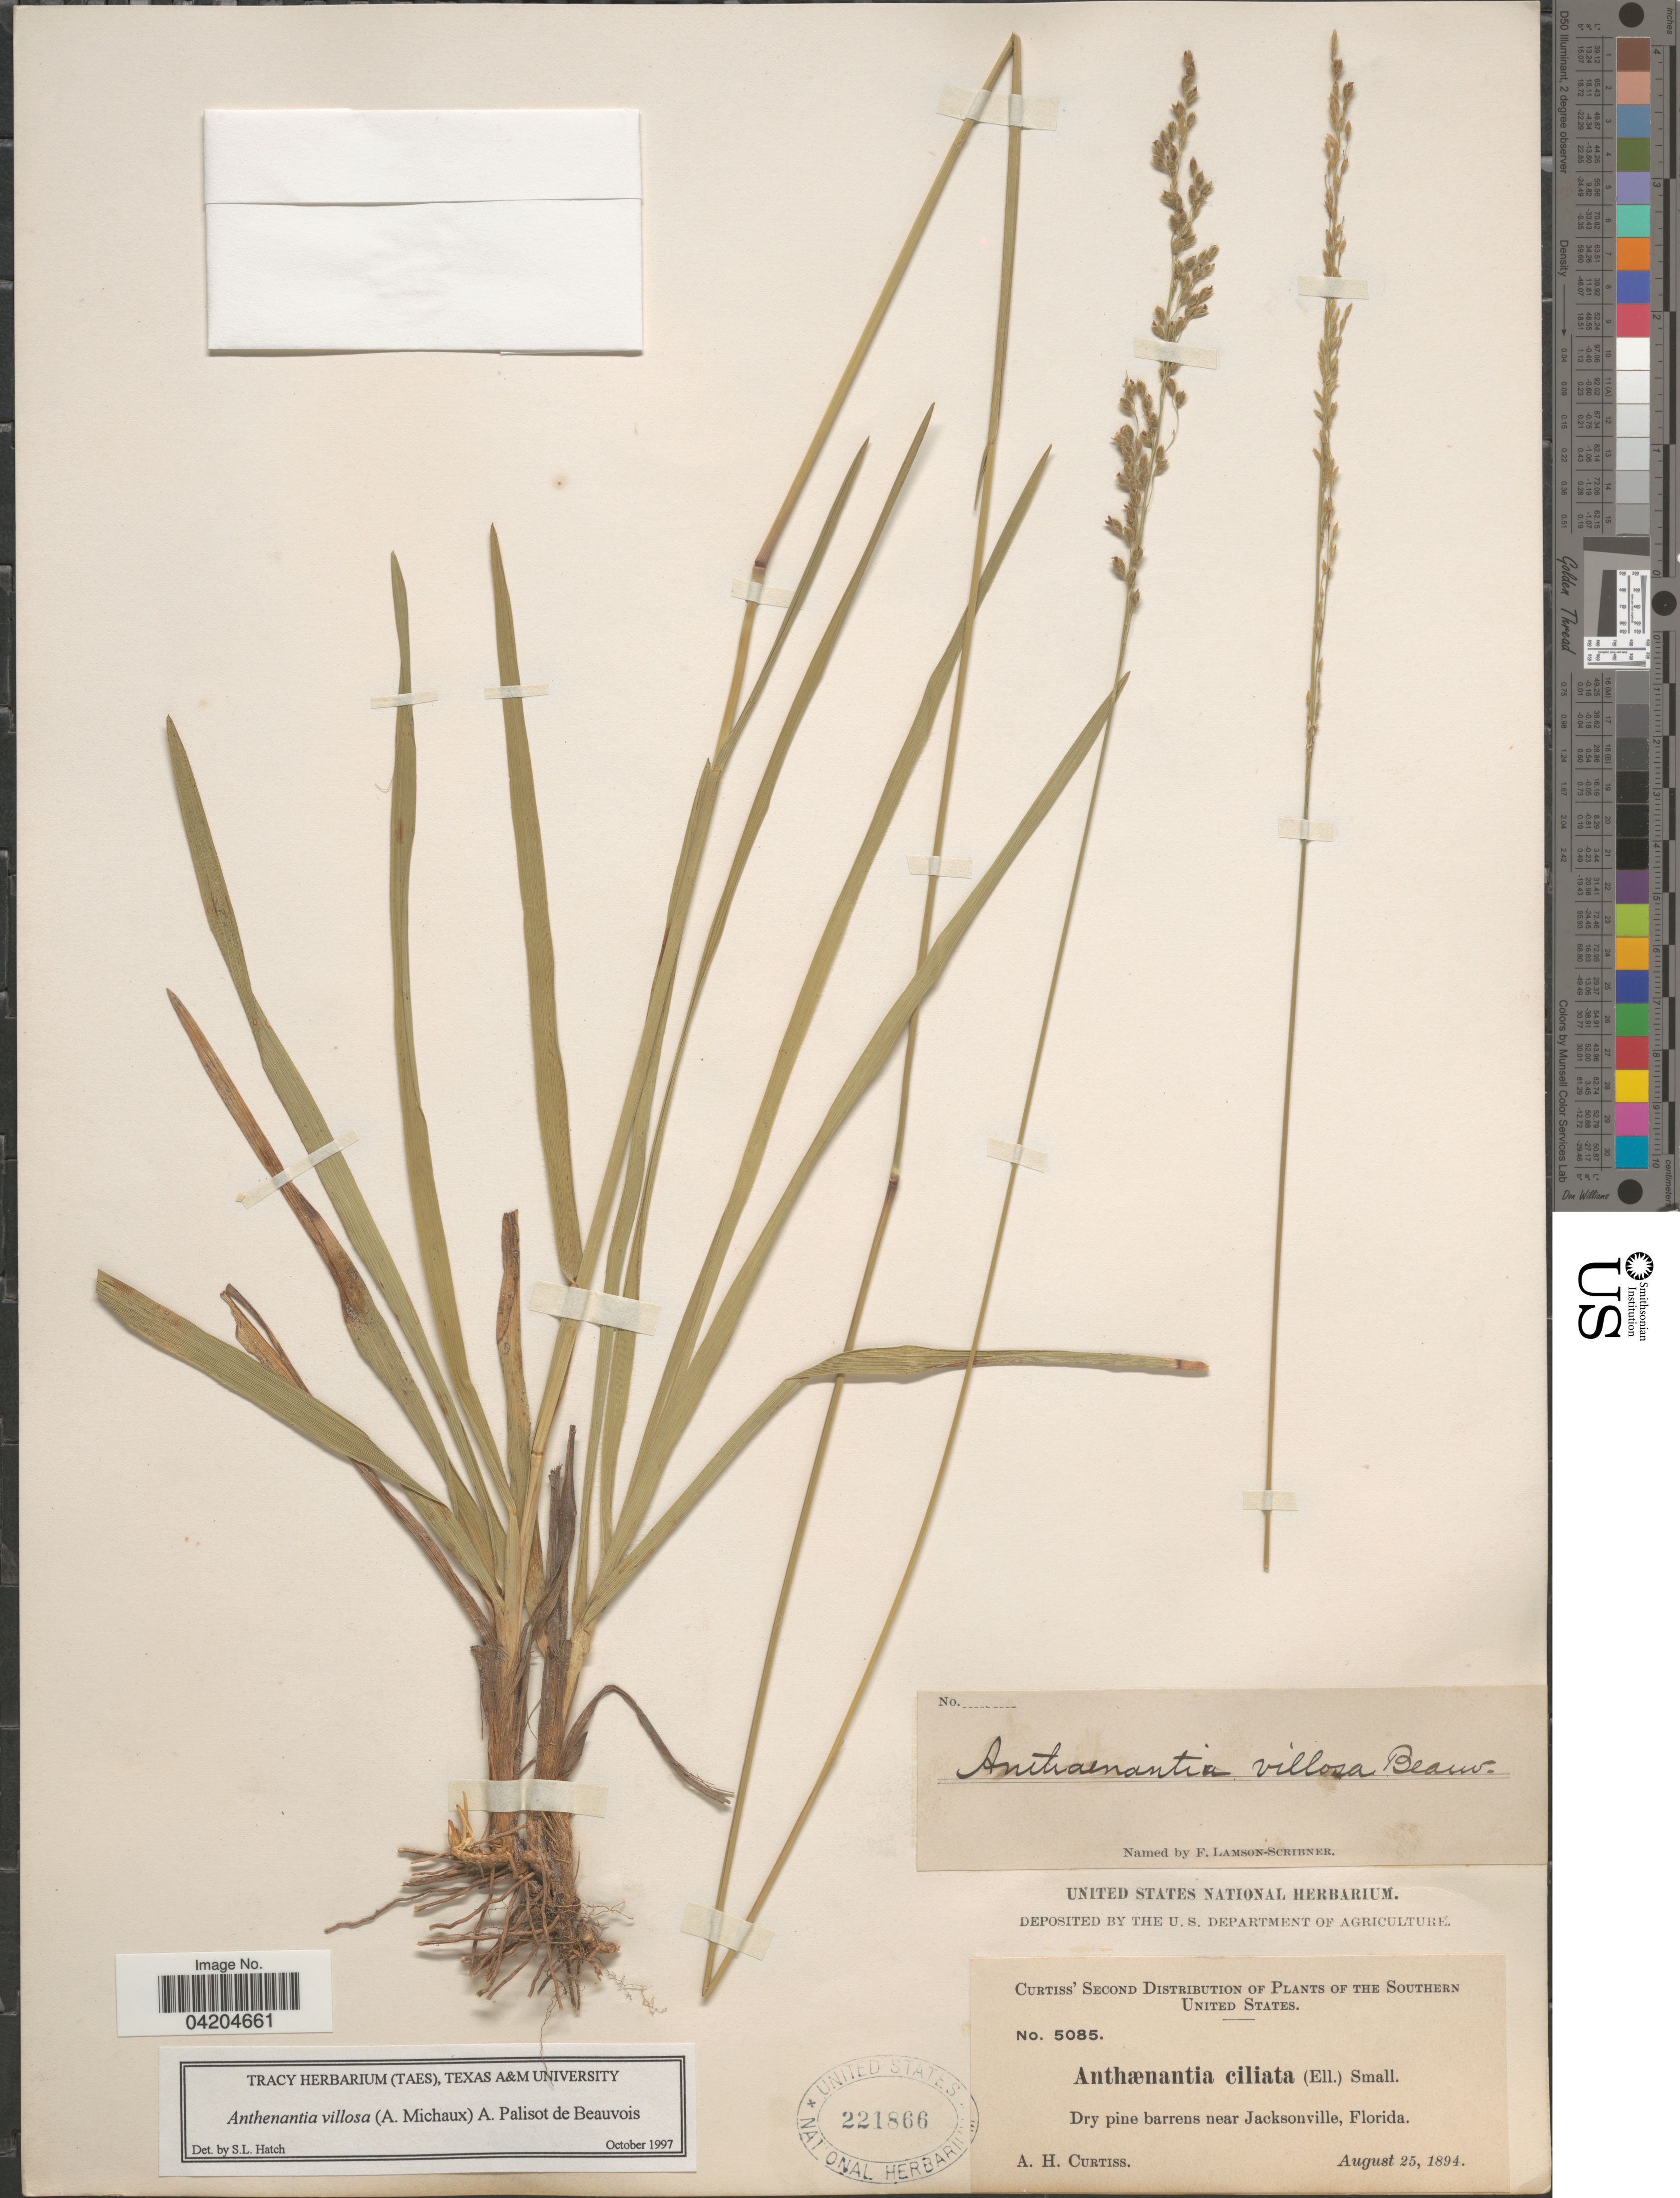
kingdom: Plantae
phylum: Tracheophyta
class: Liliopsida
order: Poales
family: Poaceae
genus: Anthaenantia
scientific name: Anthaenantia villosa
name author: (Michx.) P. Beauv.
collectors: A. H. Curtiss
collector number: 5085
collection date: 1894-08-25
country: United States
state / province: Florida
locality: Dry pine barrens near Jacksonville.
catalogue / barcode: US 221866